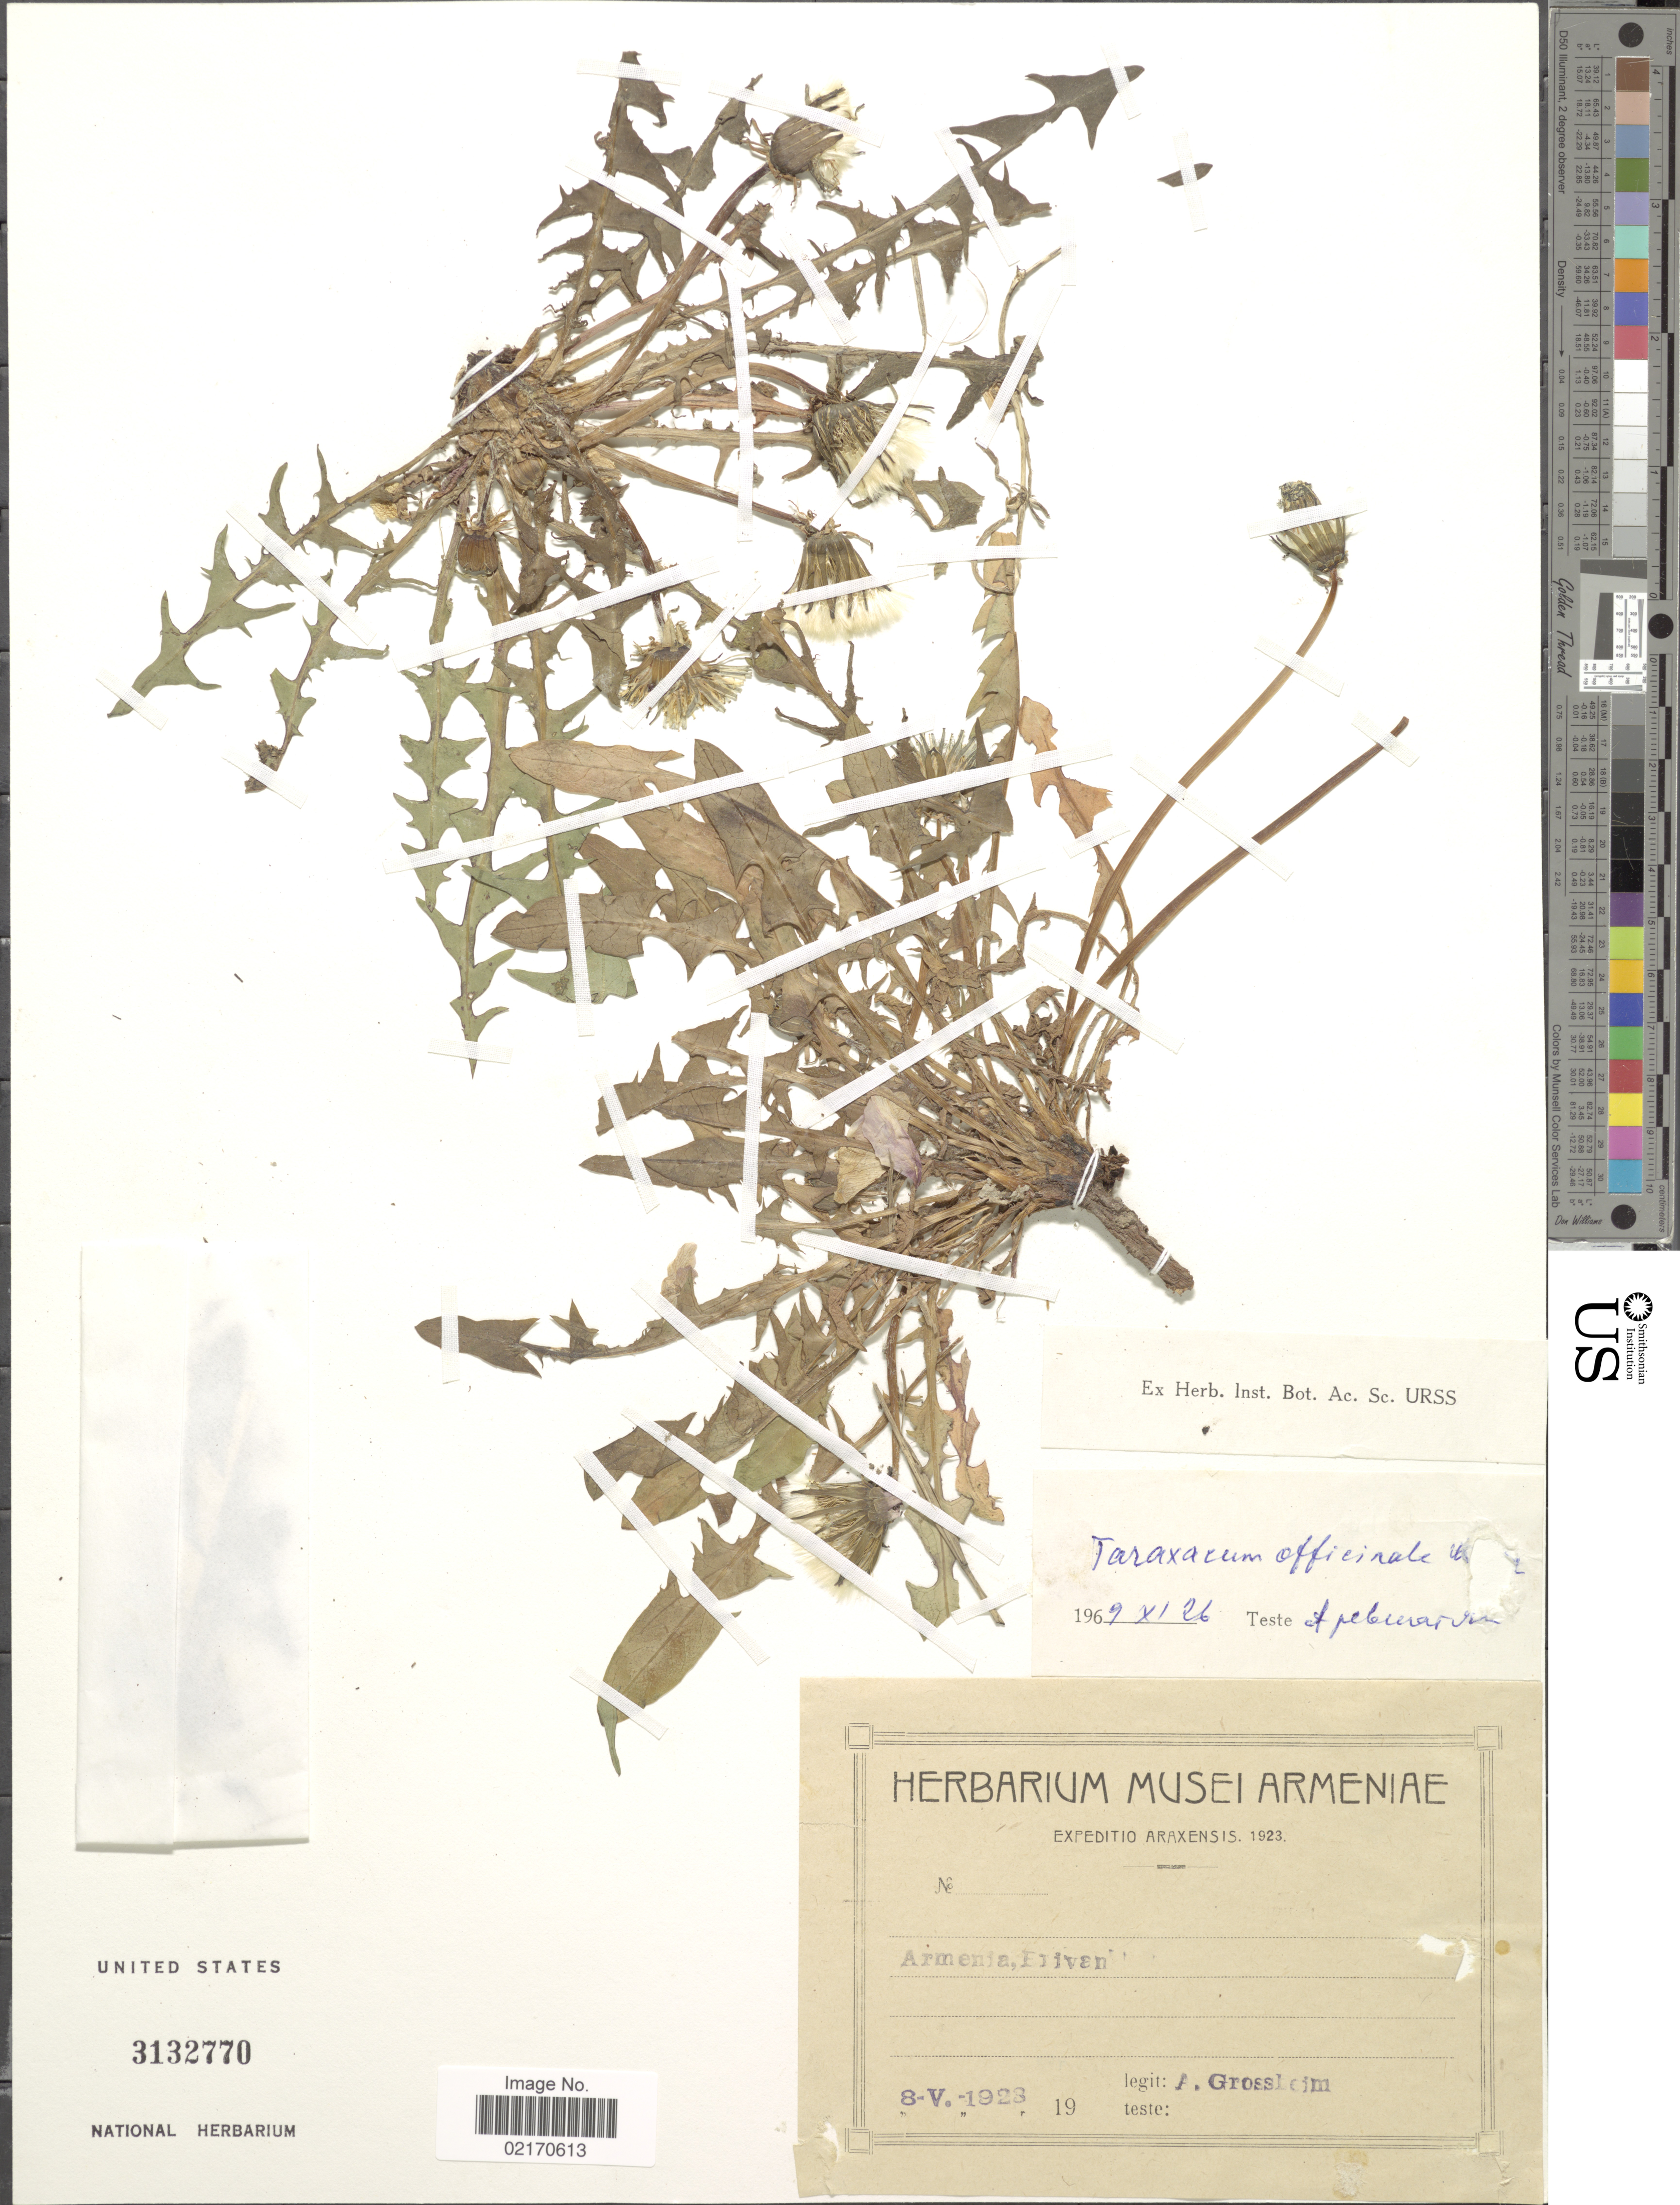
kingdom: Plantae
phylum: Tracheophyta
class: Magnoliopsida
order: Asterales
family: Asteraceae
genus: Taraxacum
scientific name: Taraxacum officinale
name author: G.H. Weber ex F.H. Wigg.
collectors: A. Grossheim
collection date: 1928-05-08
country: Armenia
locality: Araxensis, Blivan [interpreted].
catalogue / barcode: US 3132770